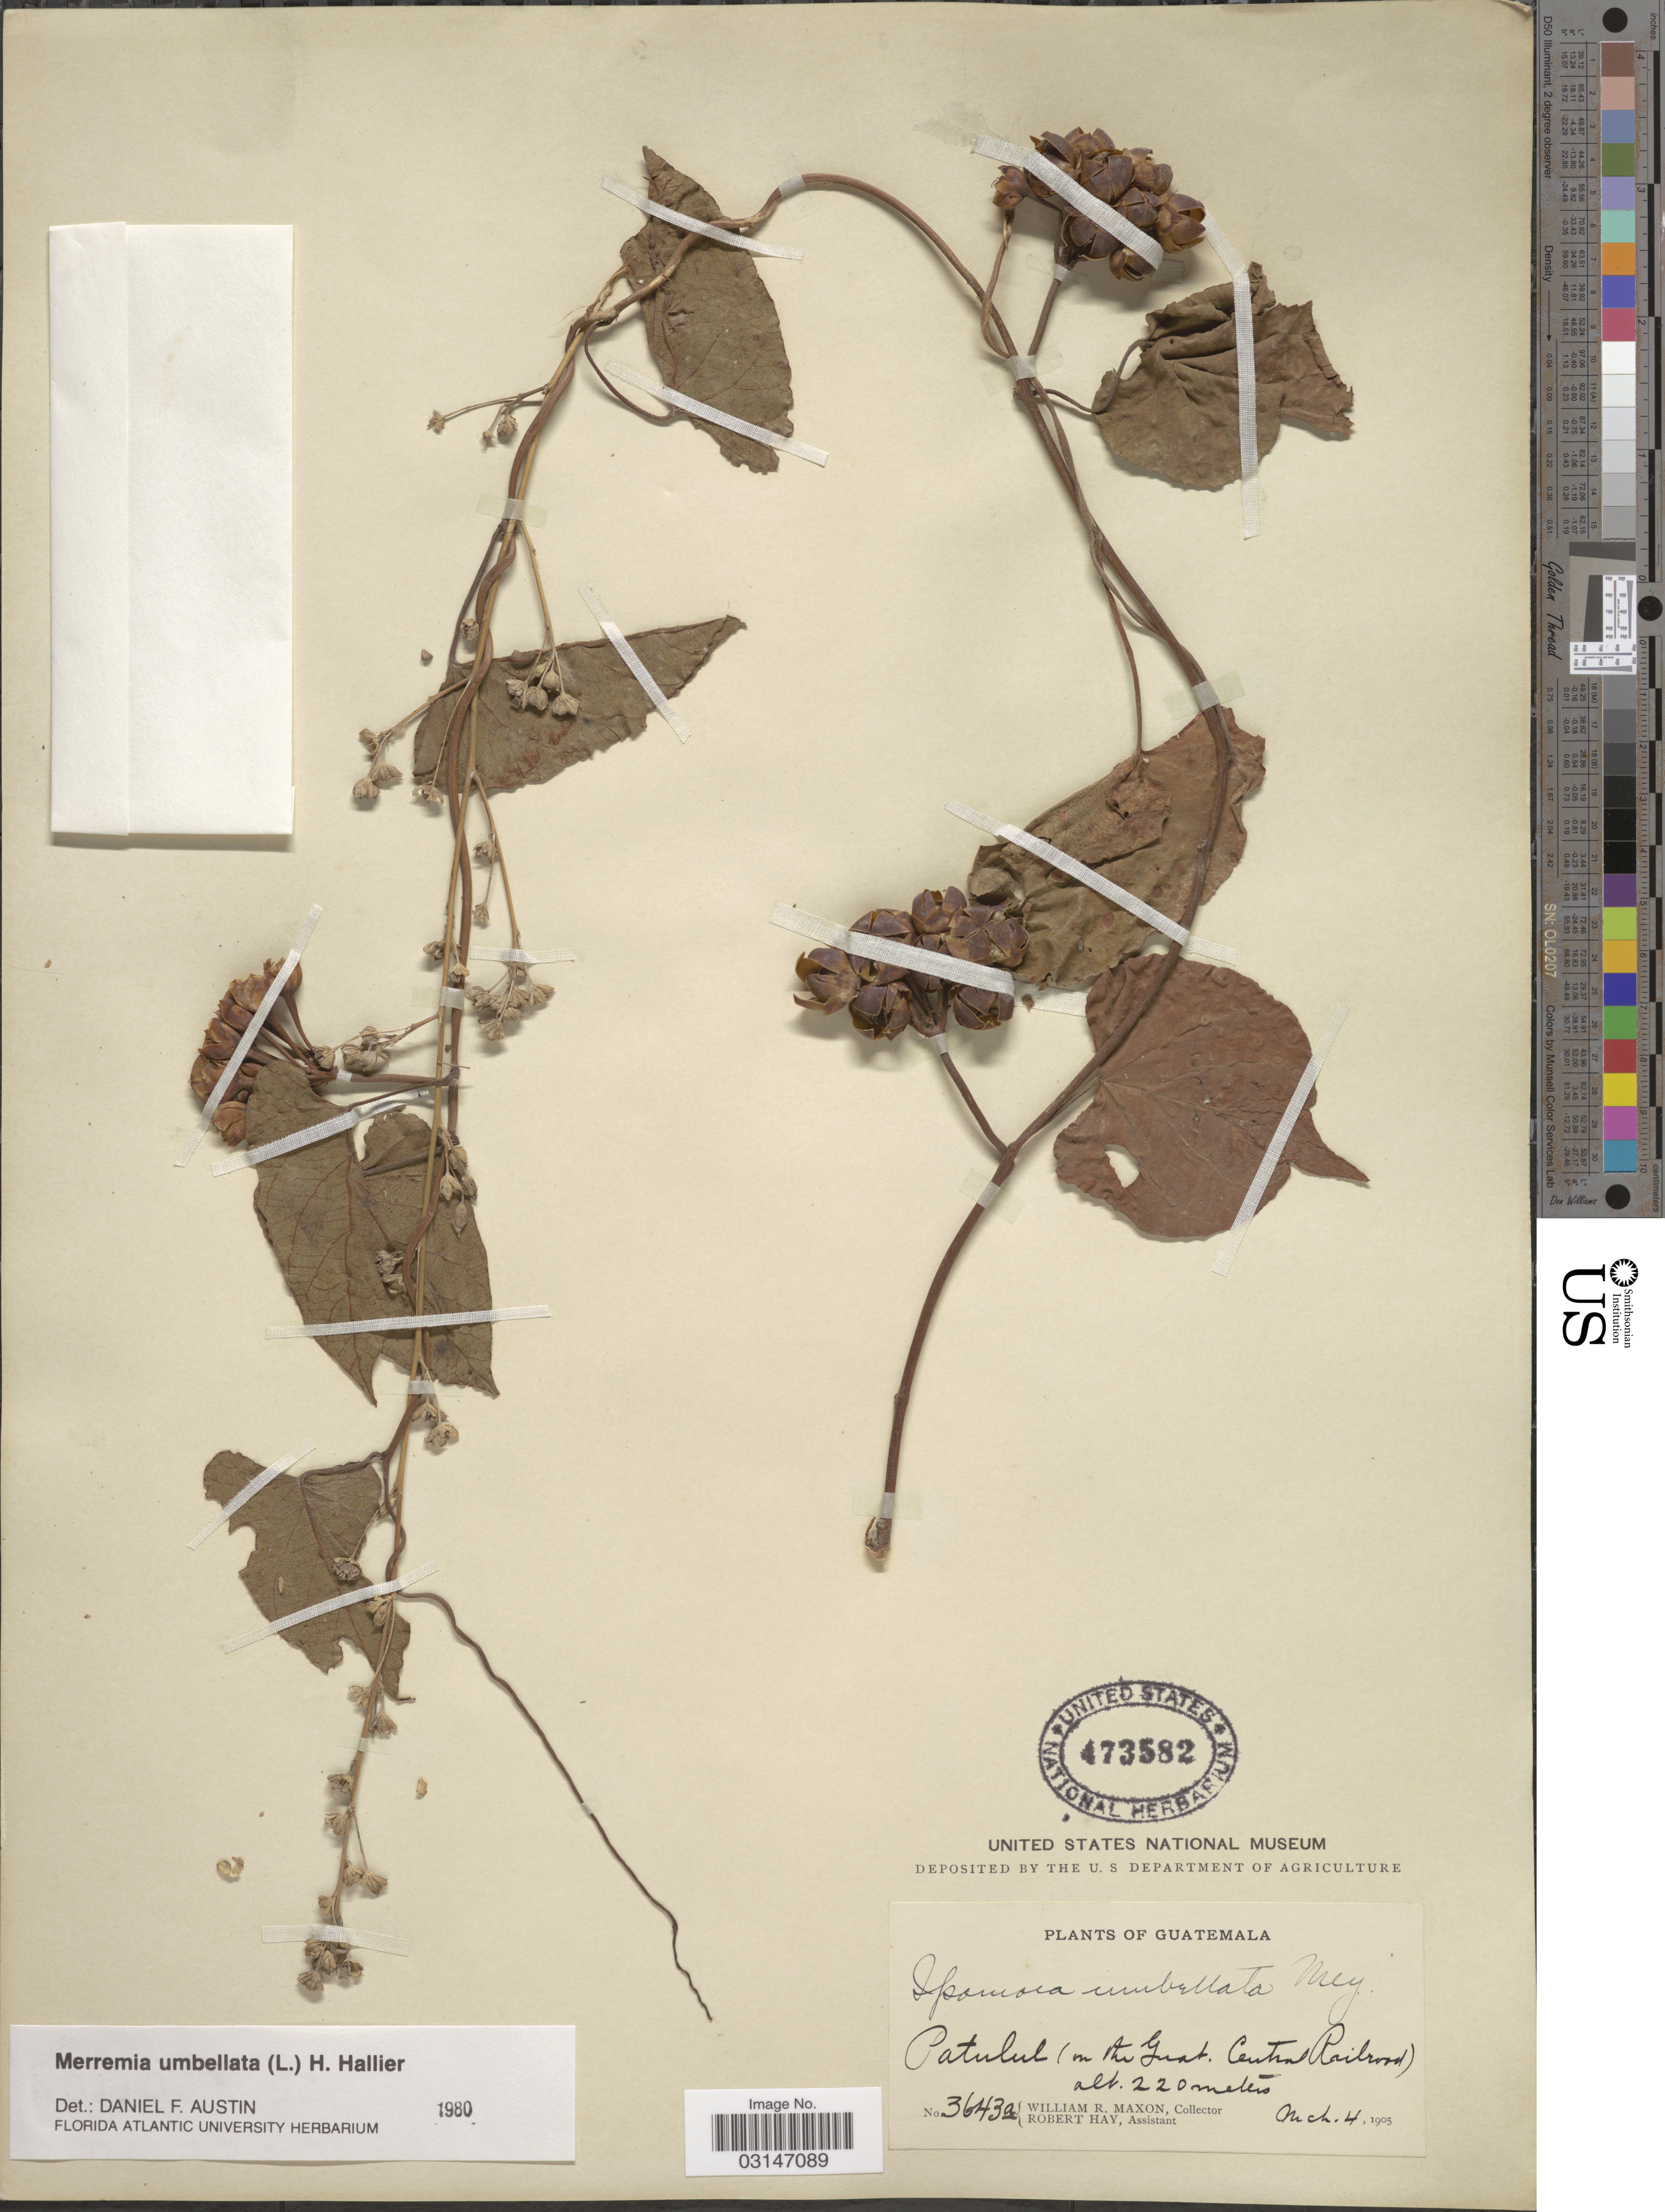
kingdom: Plantae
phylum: Tracheophyta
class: Magnoliopsida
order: Solanales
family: Convolvulaceae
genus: Camonea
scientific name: Camonea umbellata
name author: (L.) A. R. Simões & Staples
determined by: Strong, Mark T., (BOT), Smithsonian Institution - National Museum of Natural History (UNITED STATES)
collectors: W. R. Maxon & R. Hay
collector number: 3643a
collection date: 1905-03-04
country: Guatemala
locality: Patulul (on the Guat. Central Railroad).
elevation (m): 220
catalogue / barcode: US 473582